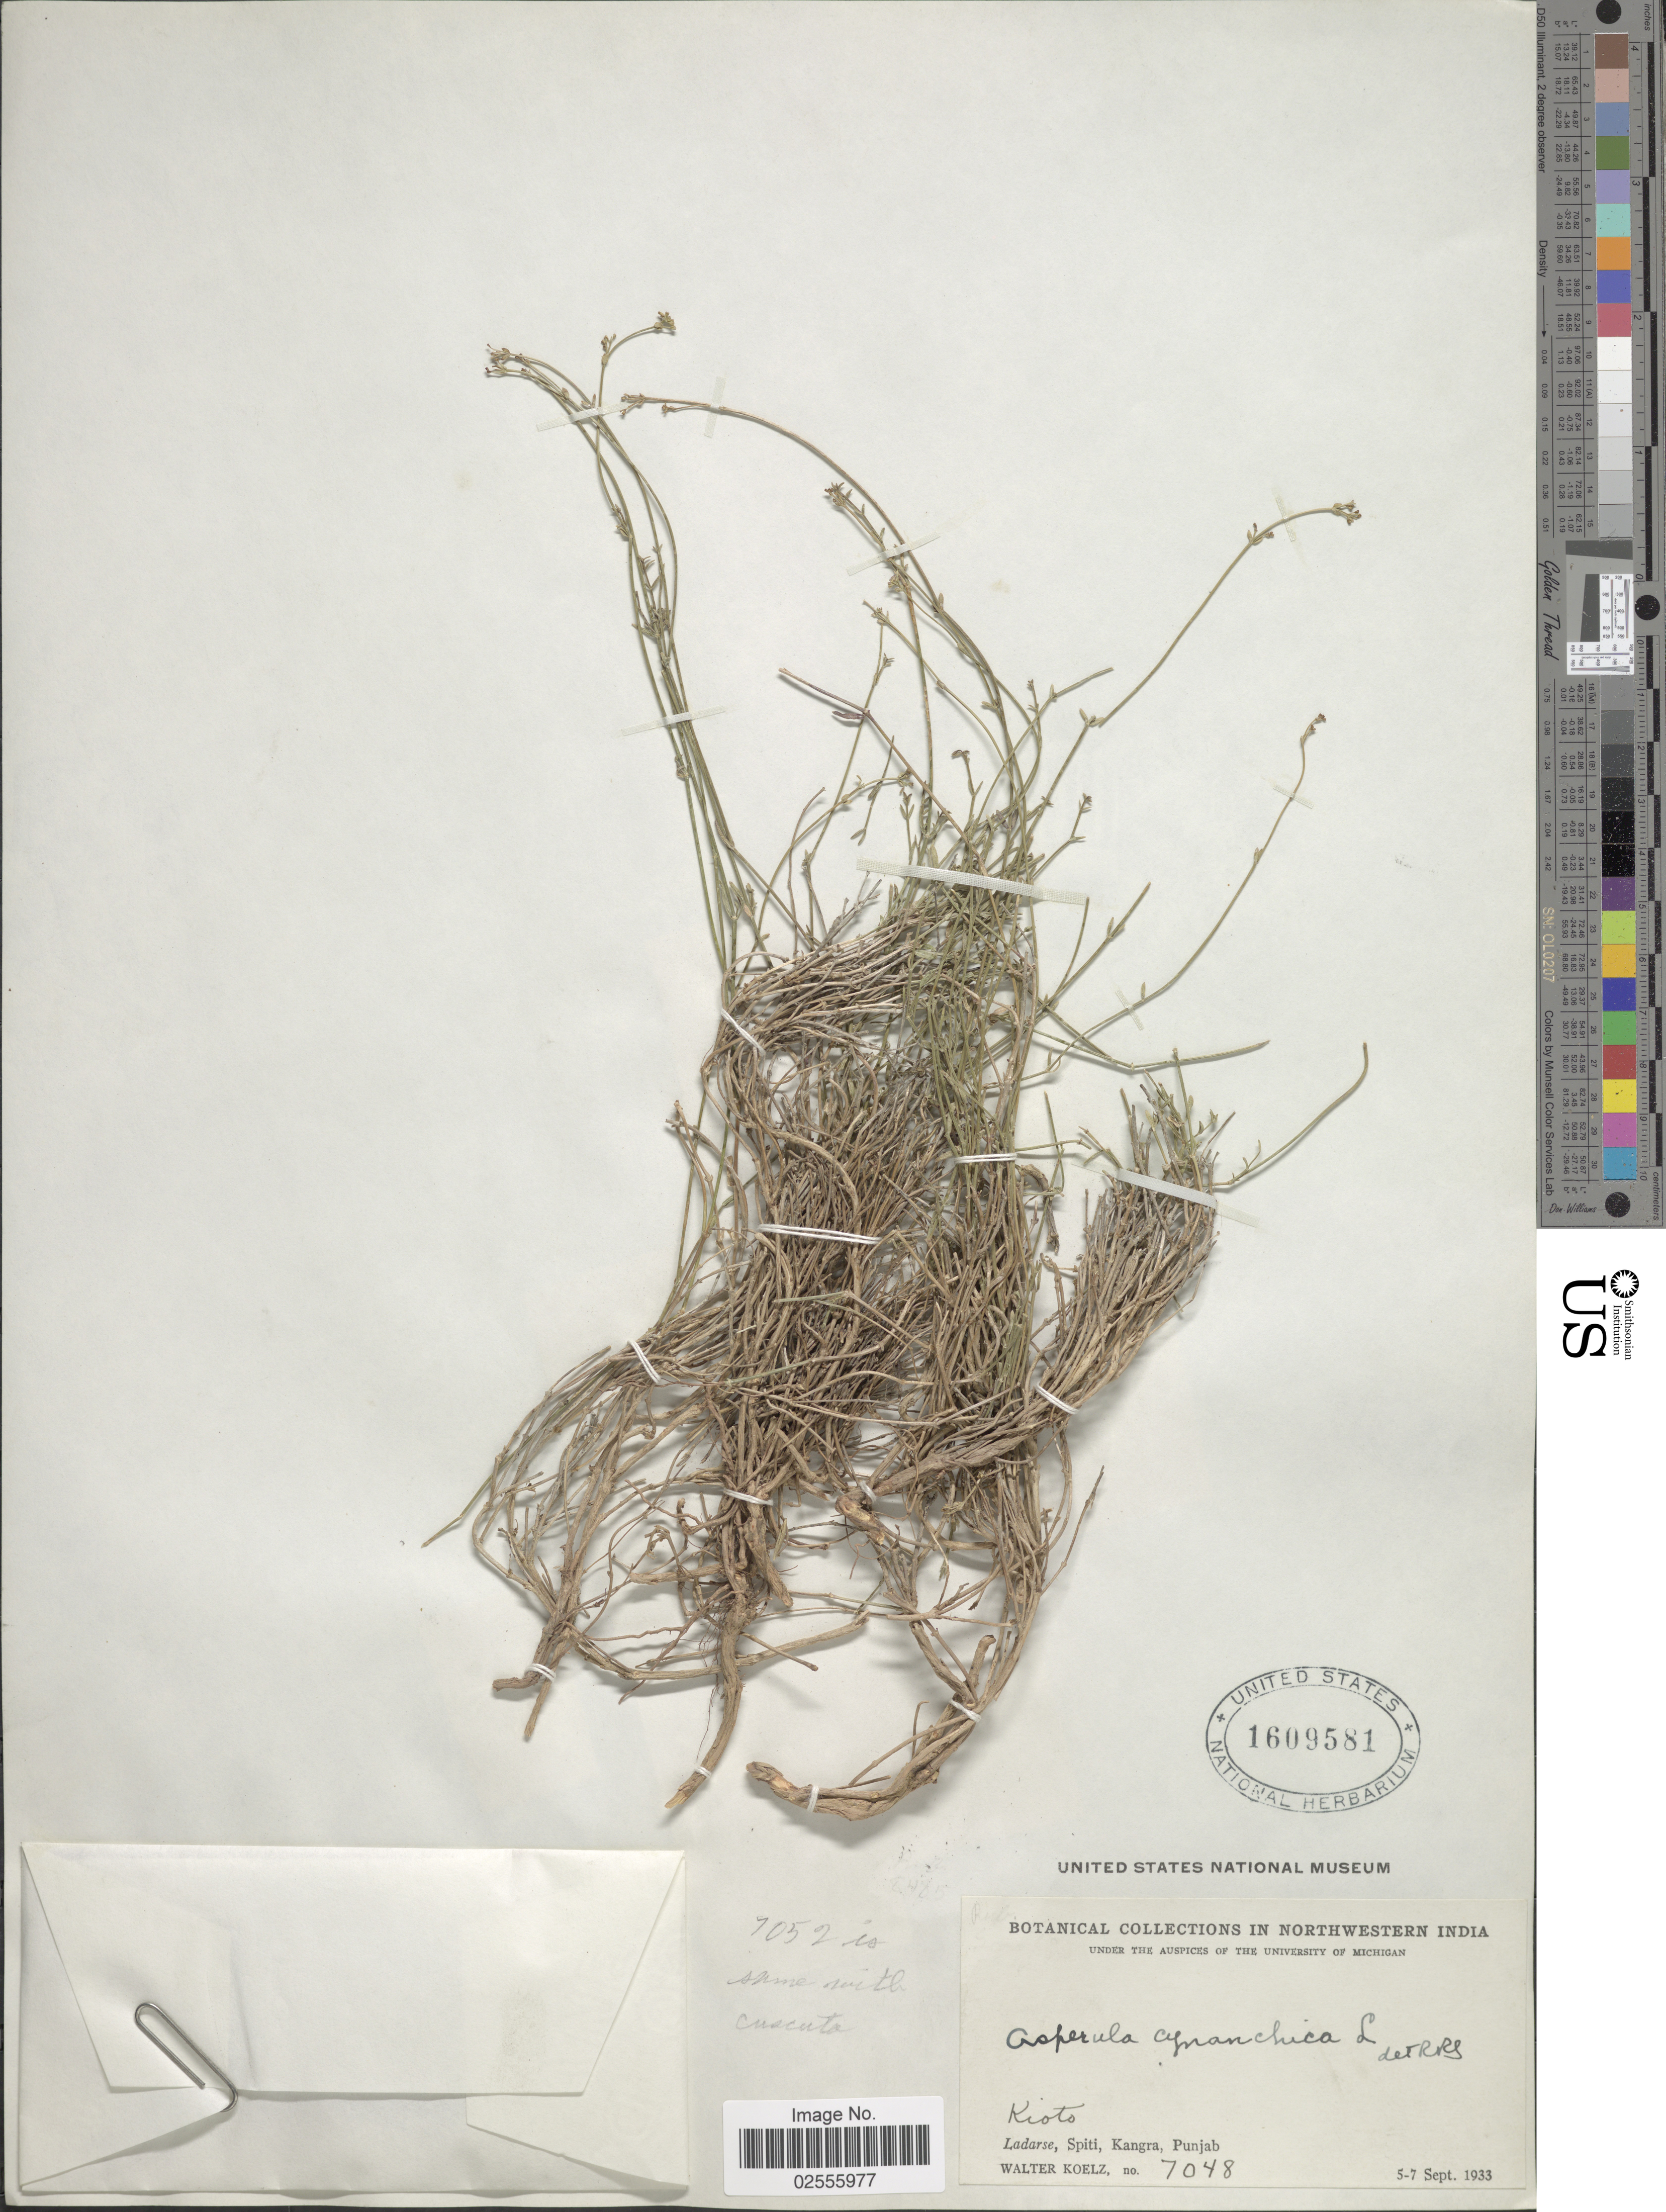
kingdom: Plantae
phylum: Tracheophyta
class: Magnoliopsida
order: Gentianales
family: Rubiaceae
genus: Asperula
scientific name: Asperula cynanchica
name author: L.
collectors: W. N. Koelz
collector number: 7048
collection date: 1933-09-05/1933-09-07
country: India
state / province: Punjab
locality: Northwestern India, Kioto, Ladarse, Spiti, Kangra.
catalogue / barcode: US 1609581